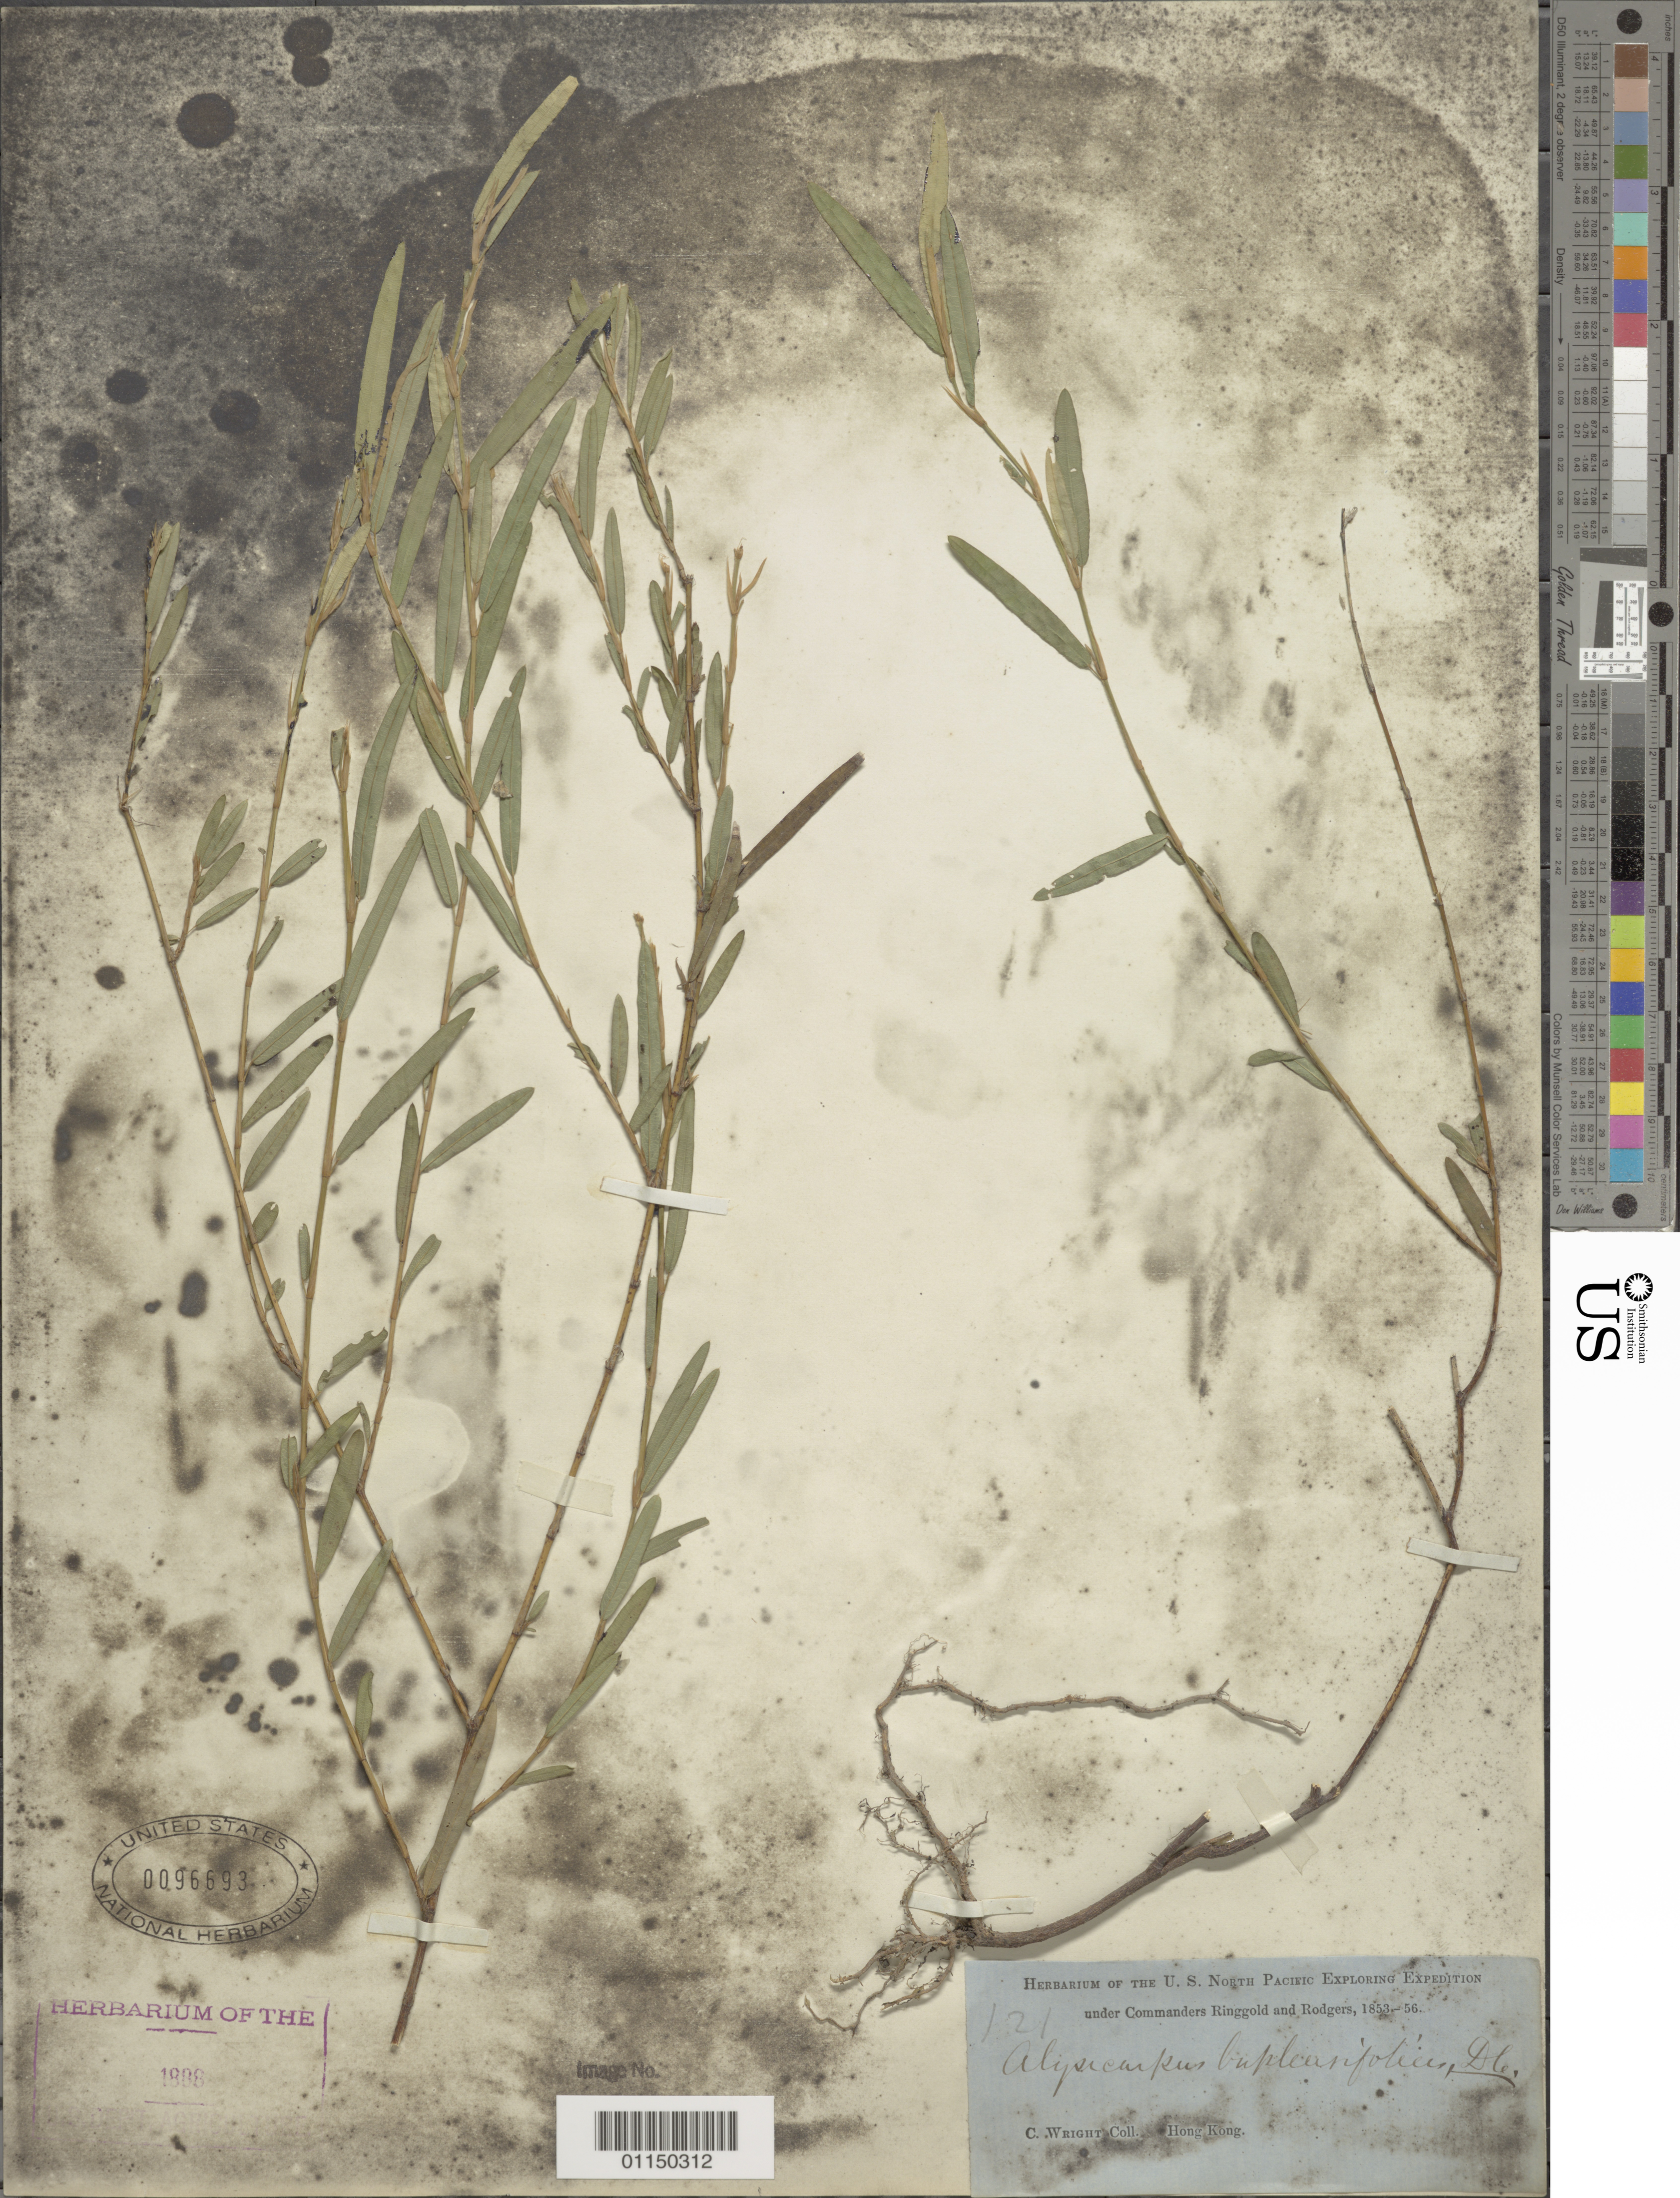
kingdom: Plantae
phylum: Tracheophyta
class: Magnoliopsida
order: Fabales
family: Fabaceae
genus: Alysicarpus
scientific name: Alysicarpus bupleurifolius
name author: (L.) DC.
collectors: C. Wright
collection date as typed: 1853 to -- -- 1856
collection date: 1853/1856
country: China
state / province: Hong Kong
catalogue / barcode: US 96693